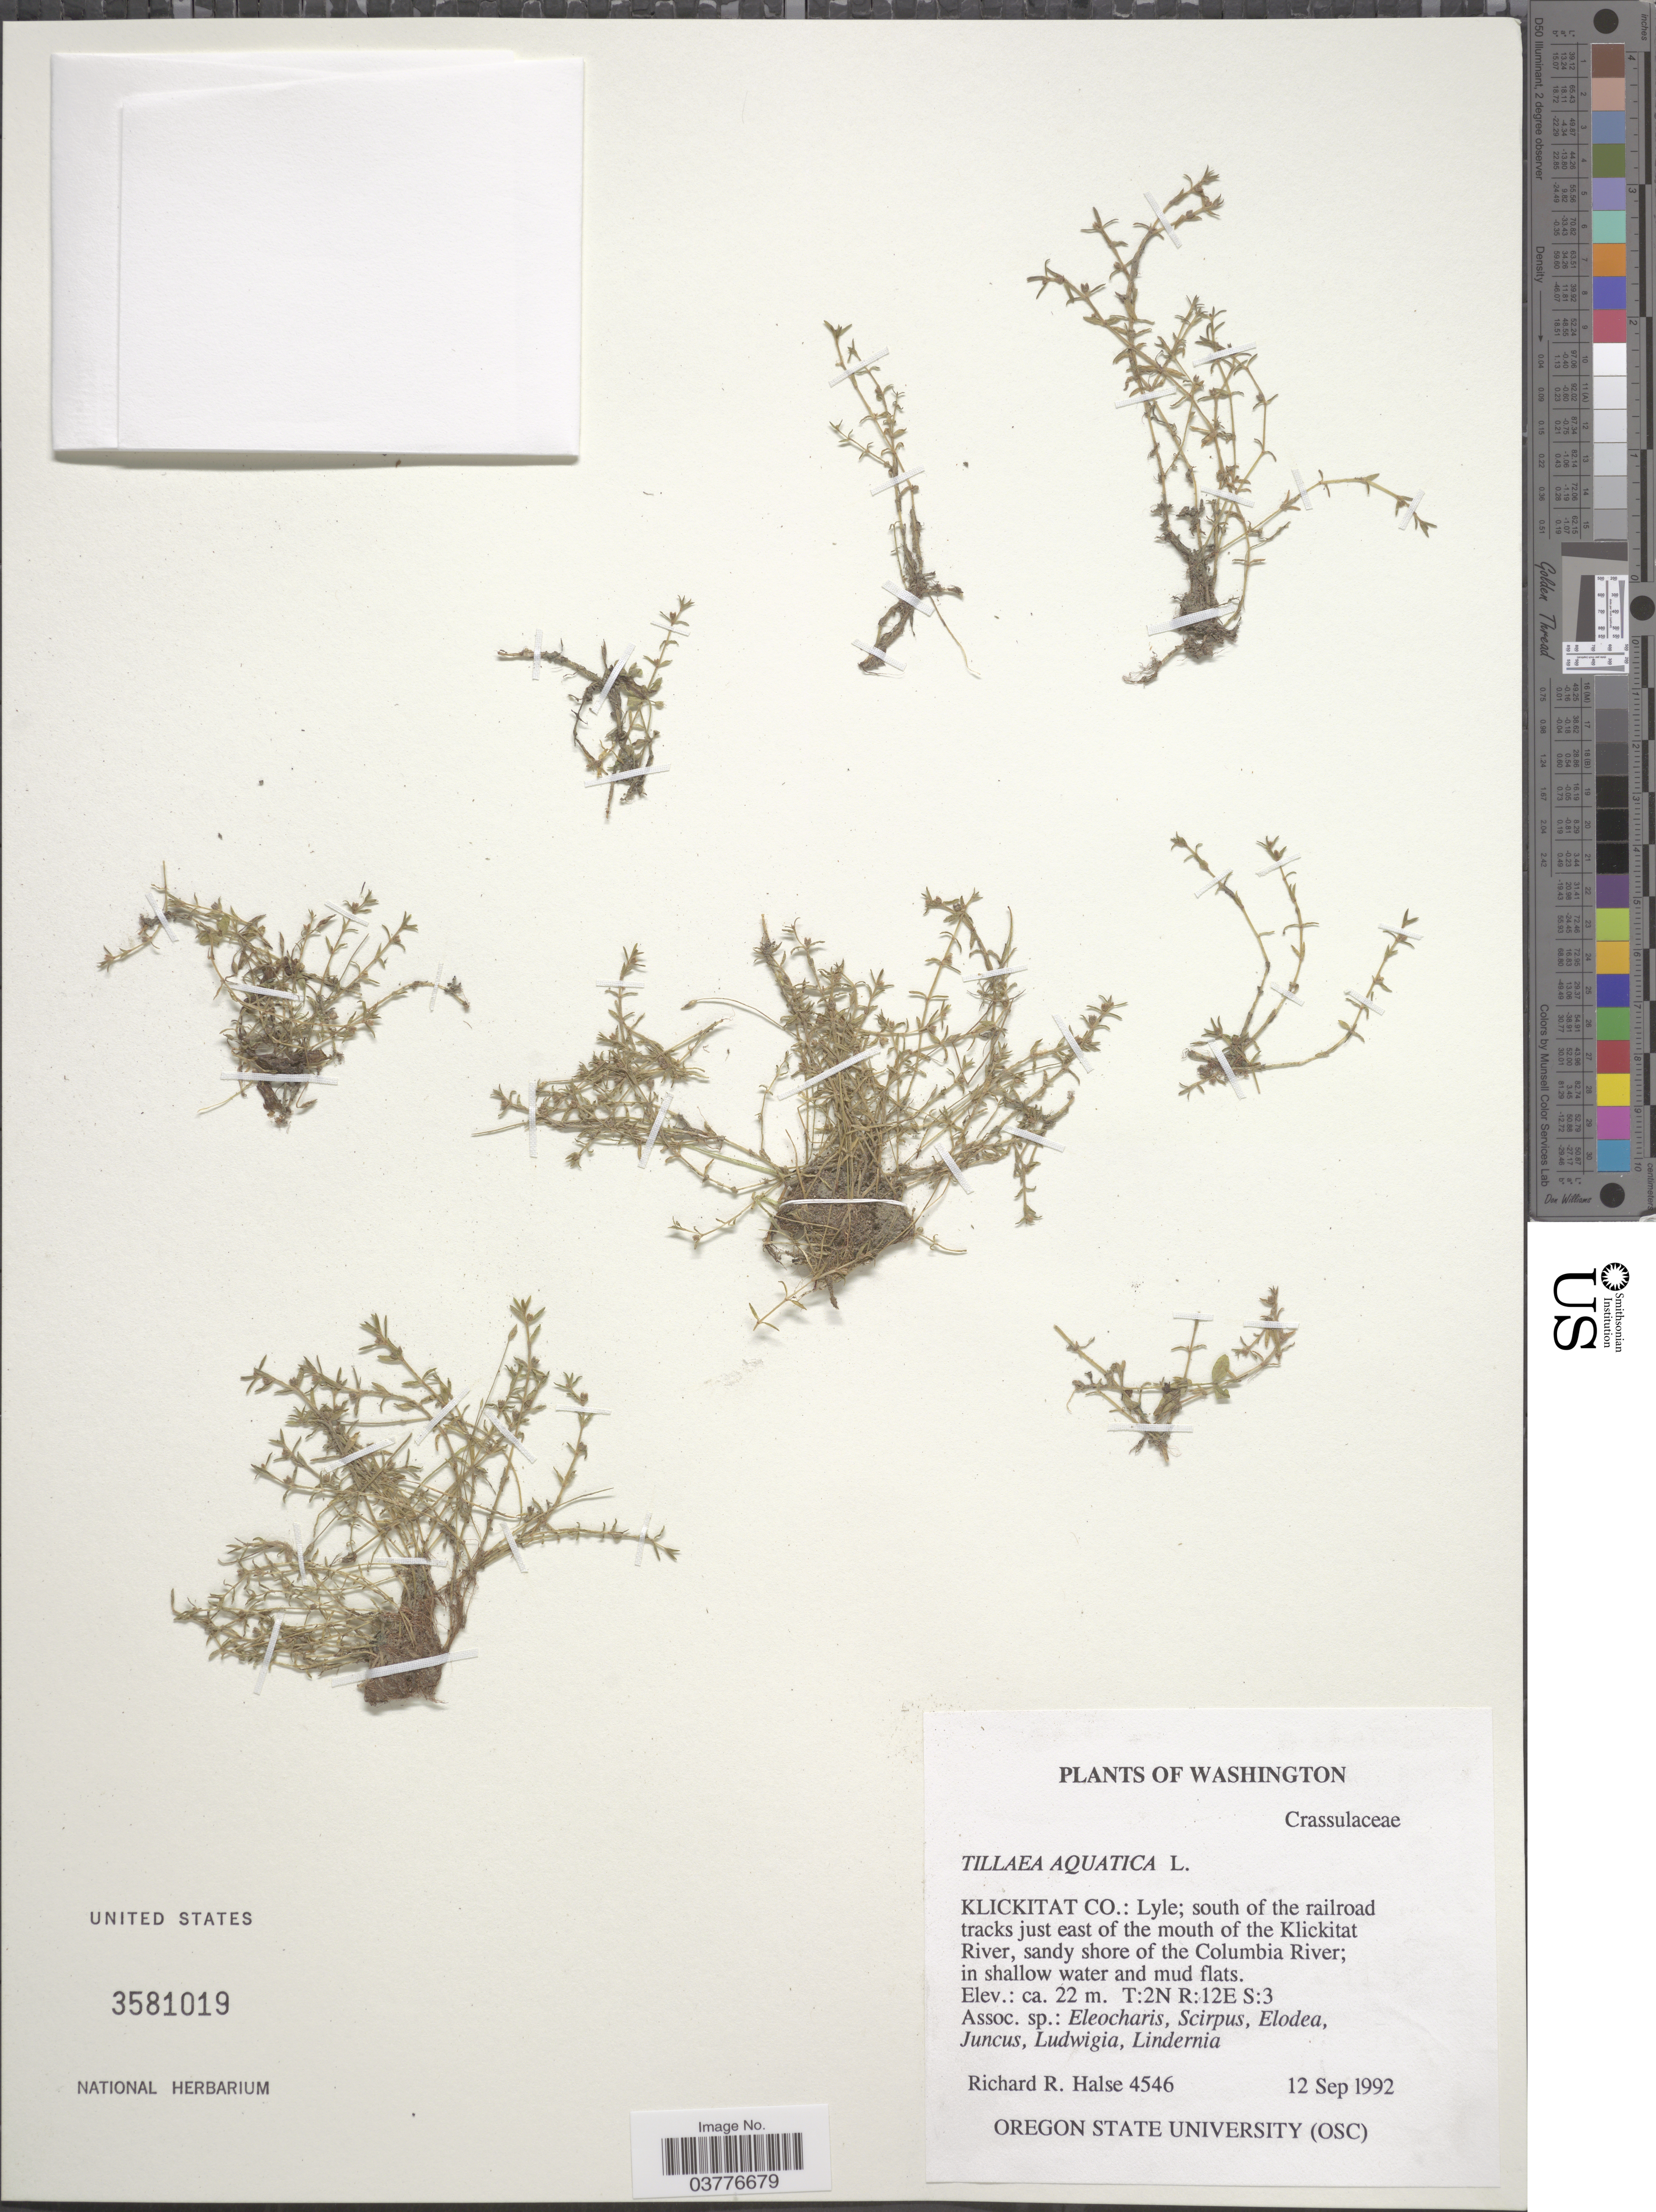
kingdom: Plantae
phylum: Tracheophyta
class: Magnoliopsida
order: Saxifragales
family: Crassulaceae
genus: Crassula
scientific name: Crassula aquatica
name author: (L.) Schönland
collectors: R. Halse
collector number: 4546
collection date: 1992-09-12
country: United States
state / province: Washington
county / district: Klickitat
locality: Klickitat Co.: Lyle; south of the railroad tracks just east of the mouth of the Klickitat River, sandy shore of the Columbia River. T: 2N R: 12E S: 3.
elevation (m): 22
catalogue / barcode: US 3581019